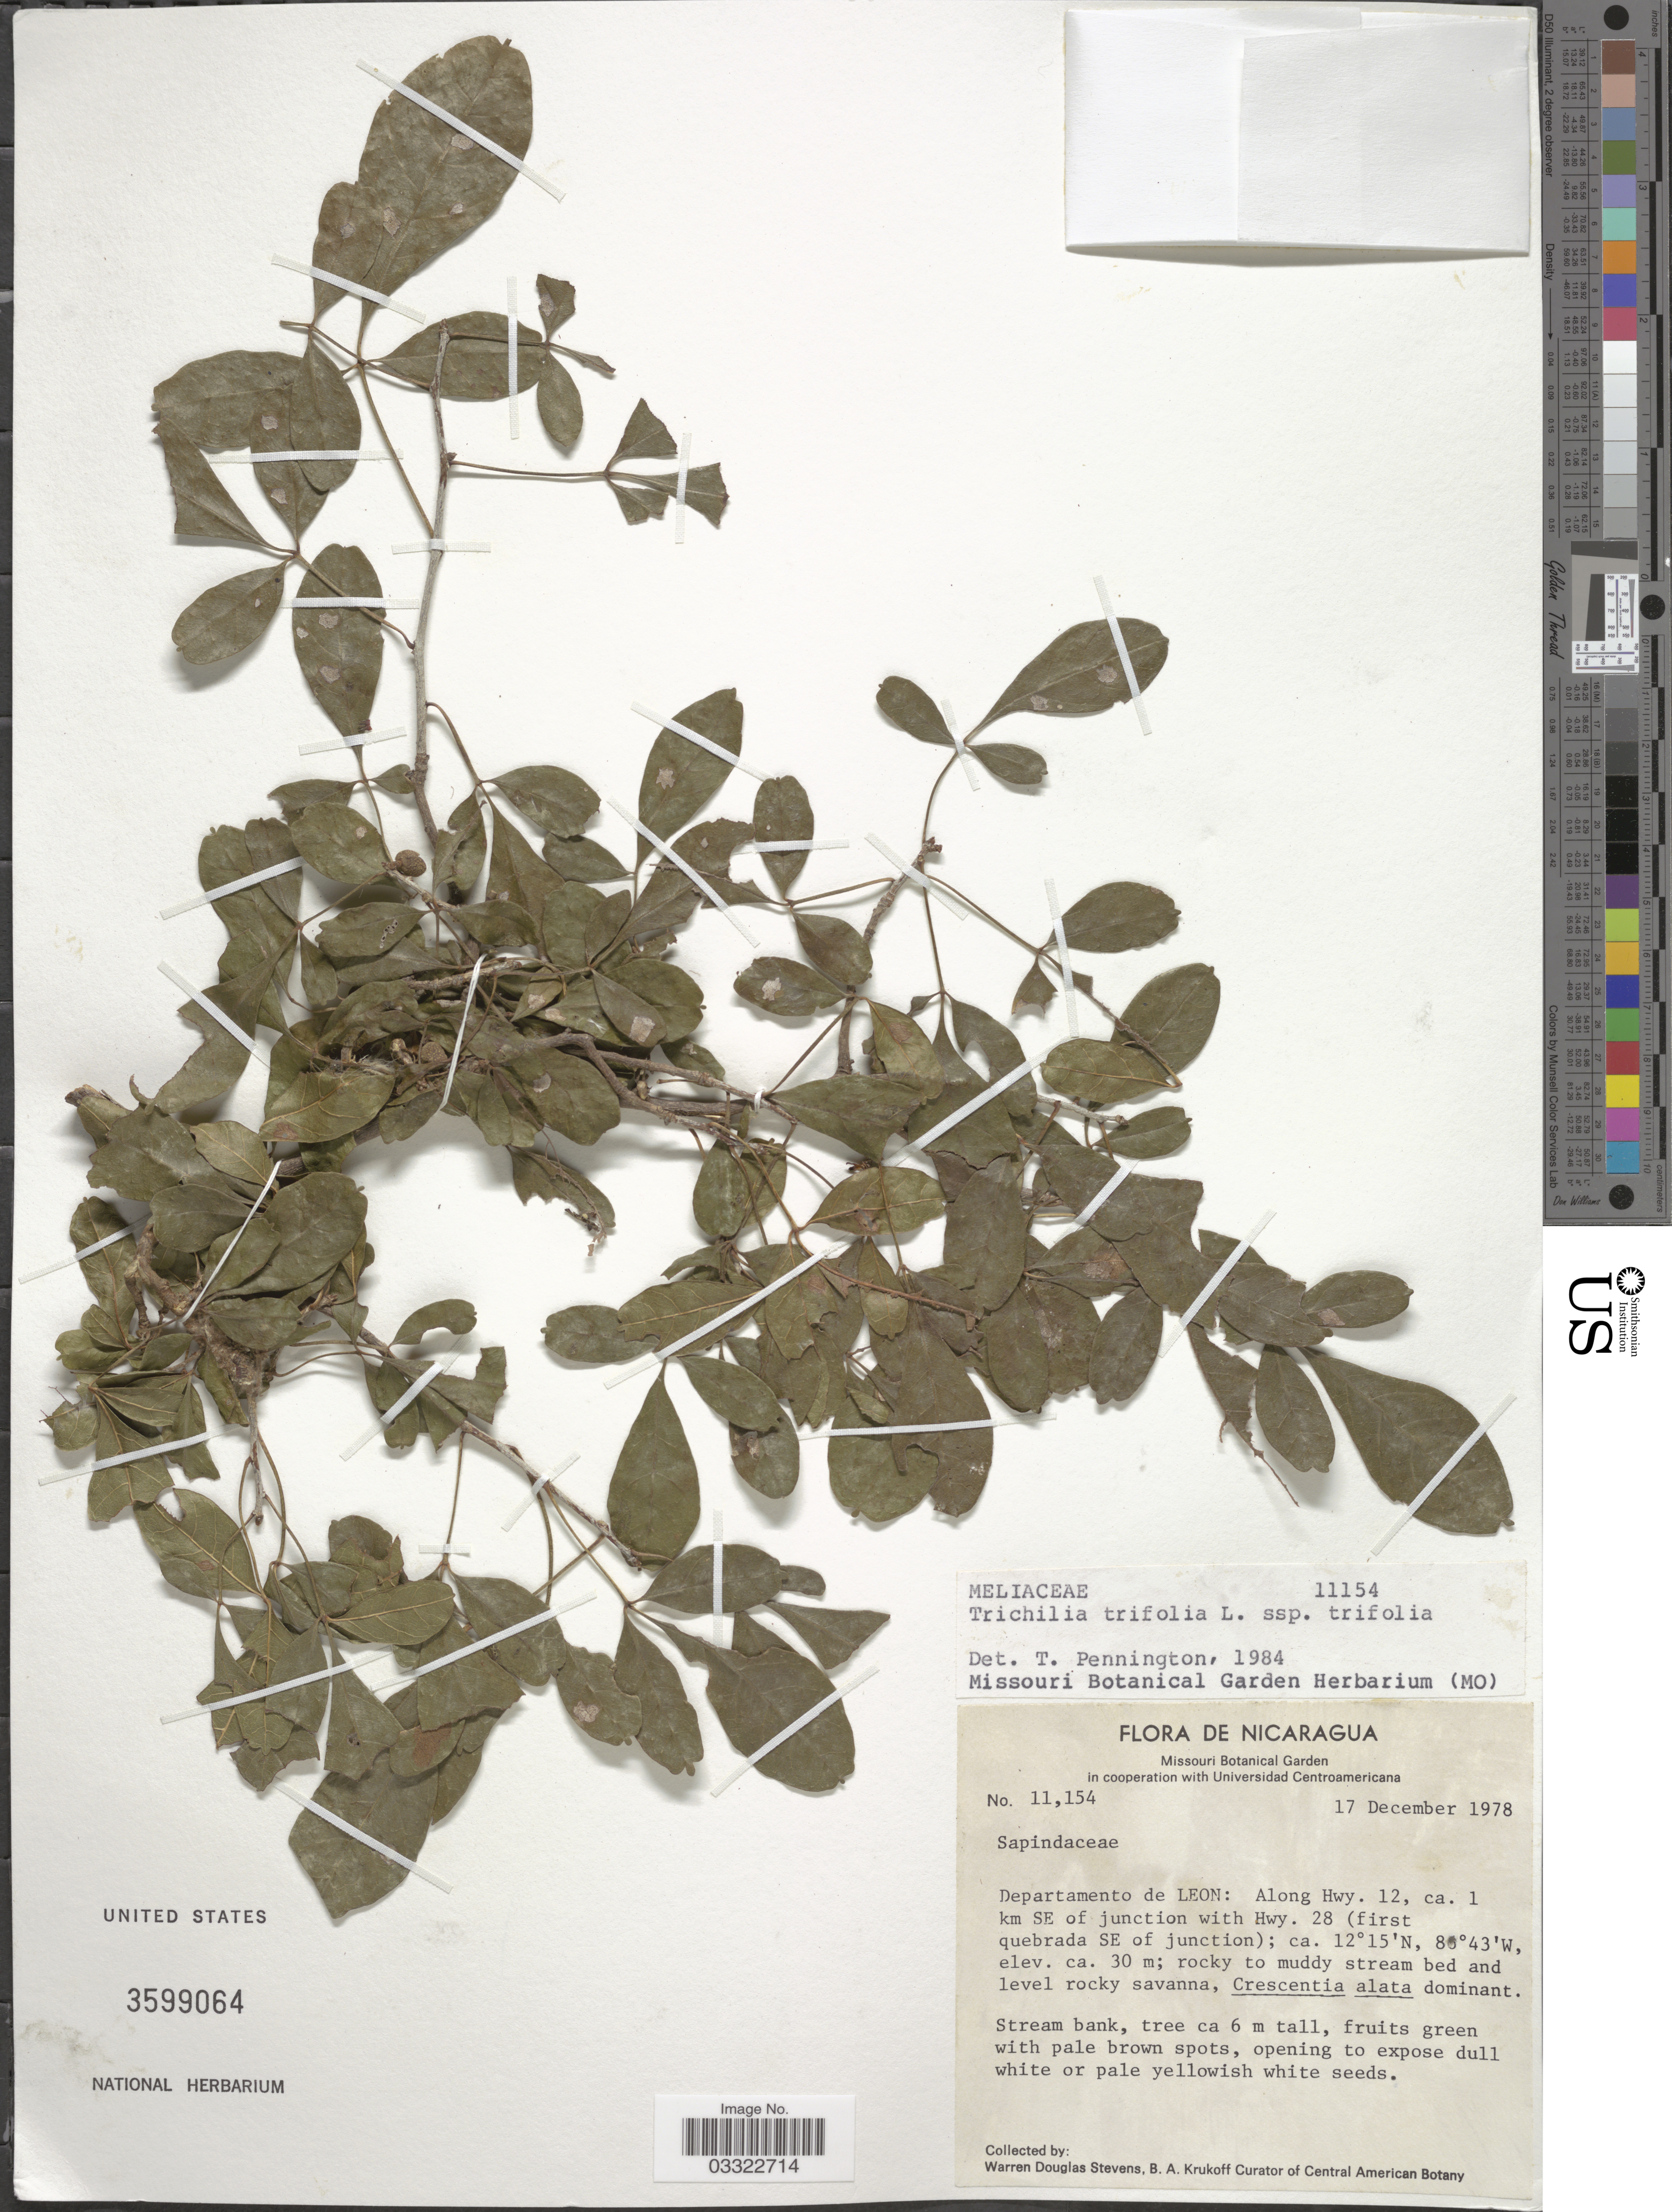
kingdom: Plantae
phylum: Tracheophyta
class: Magnoliopsida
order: Sapindales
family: Meliaceae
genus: Trichilia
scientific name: Trichilia trifolia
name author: L.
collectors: W. D. Stevens & B. A. Krukoff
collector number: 11154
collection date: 1978-12-17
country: Nicaragua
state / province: Leon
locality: Departamento de Leon: Along Hwy. 12, ca. 1 km SE of junction with Hwy. 28 (first quebrada SE of junction).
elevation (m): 30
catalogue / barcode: US 3599064